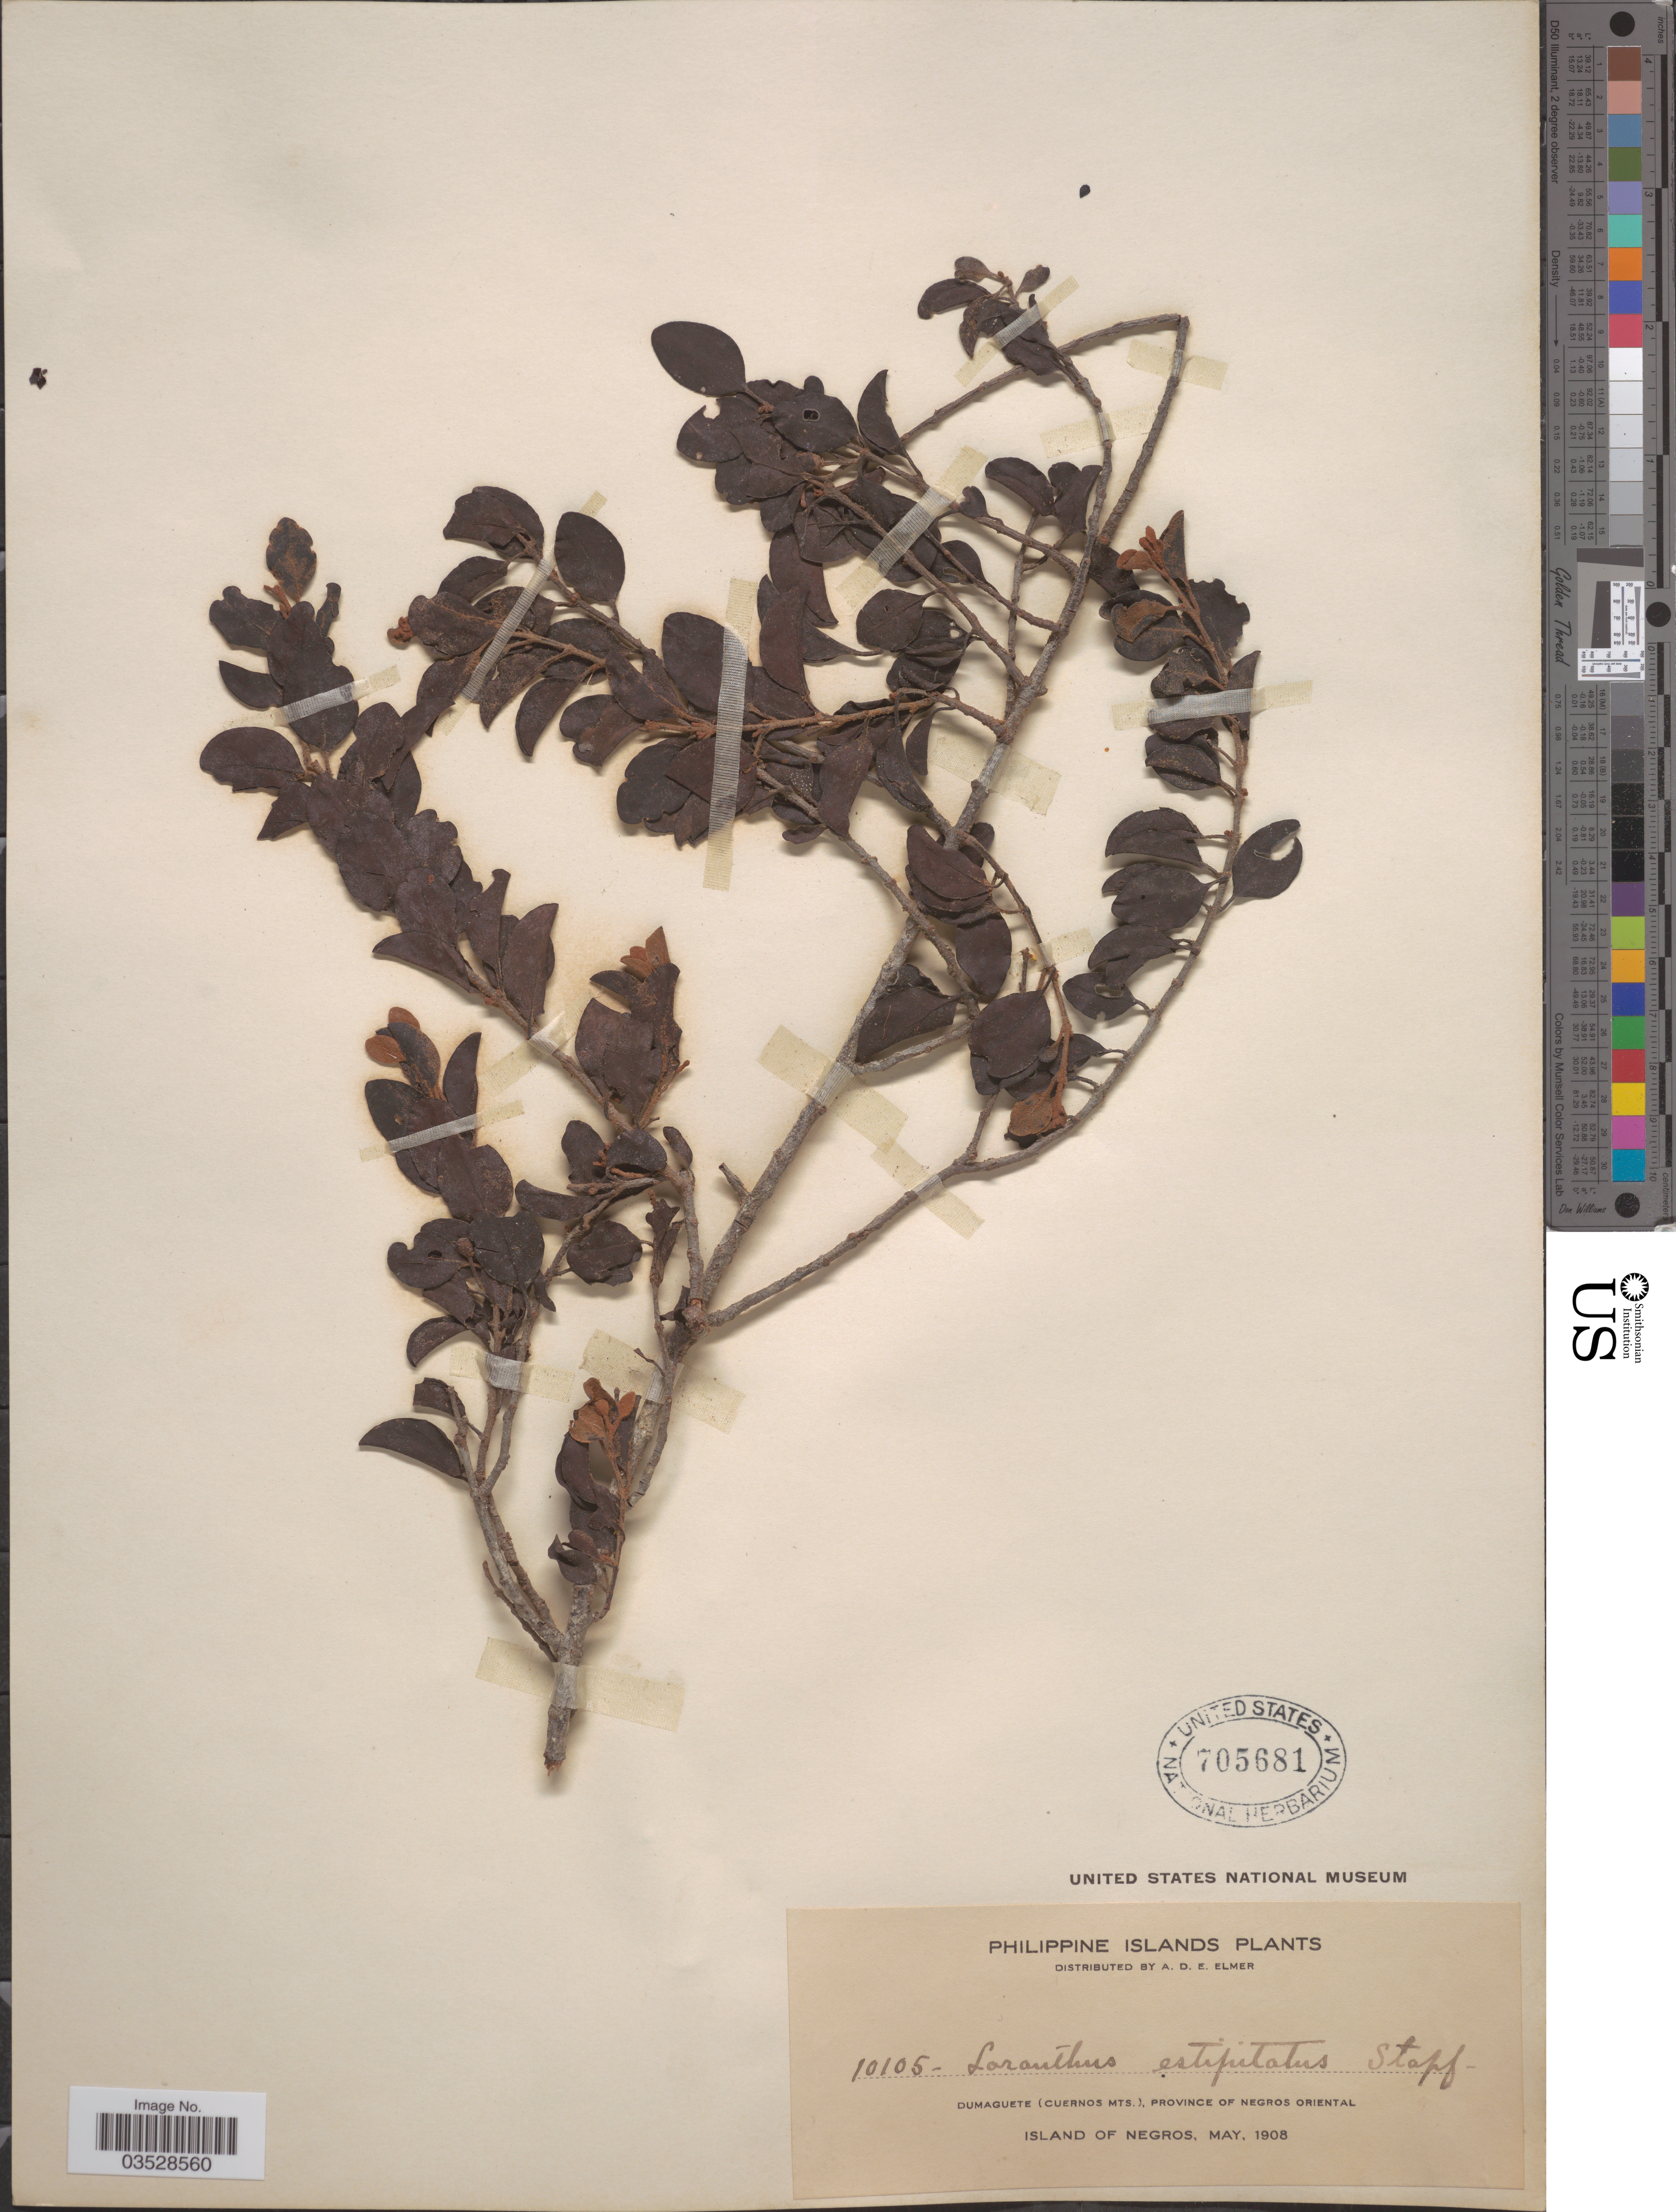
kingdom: Plantae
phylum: Tracheophyta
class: Magnoliopsida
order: Santalales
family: Loranthaceae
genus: Loranthus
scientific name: Loranthus parasiticus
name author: Druce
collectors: A. D. E. Elmer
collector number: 10105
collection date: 1908-05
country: Philippines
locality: Dumaguete (Cuernos Mts.), Province of Negros Oriental. Island of Negros.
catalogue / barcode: US 705681